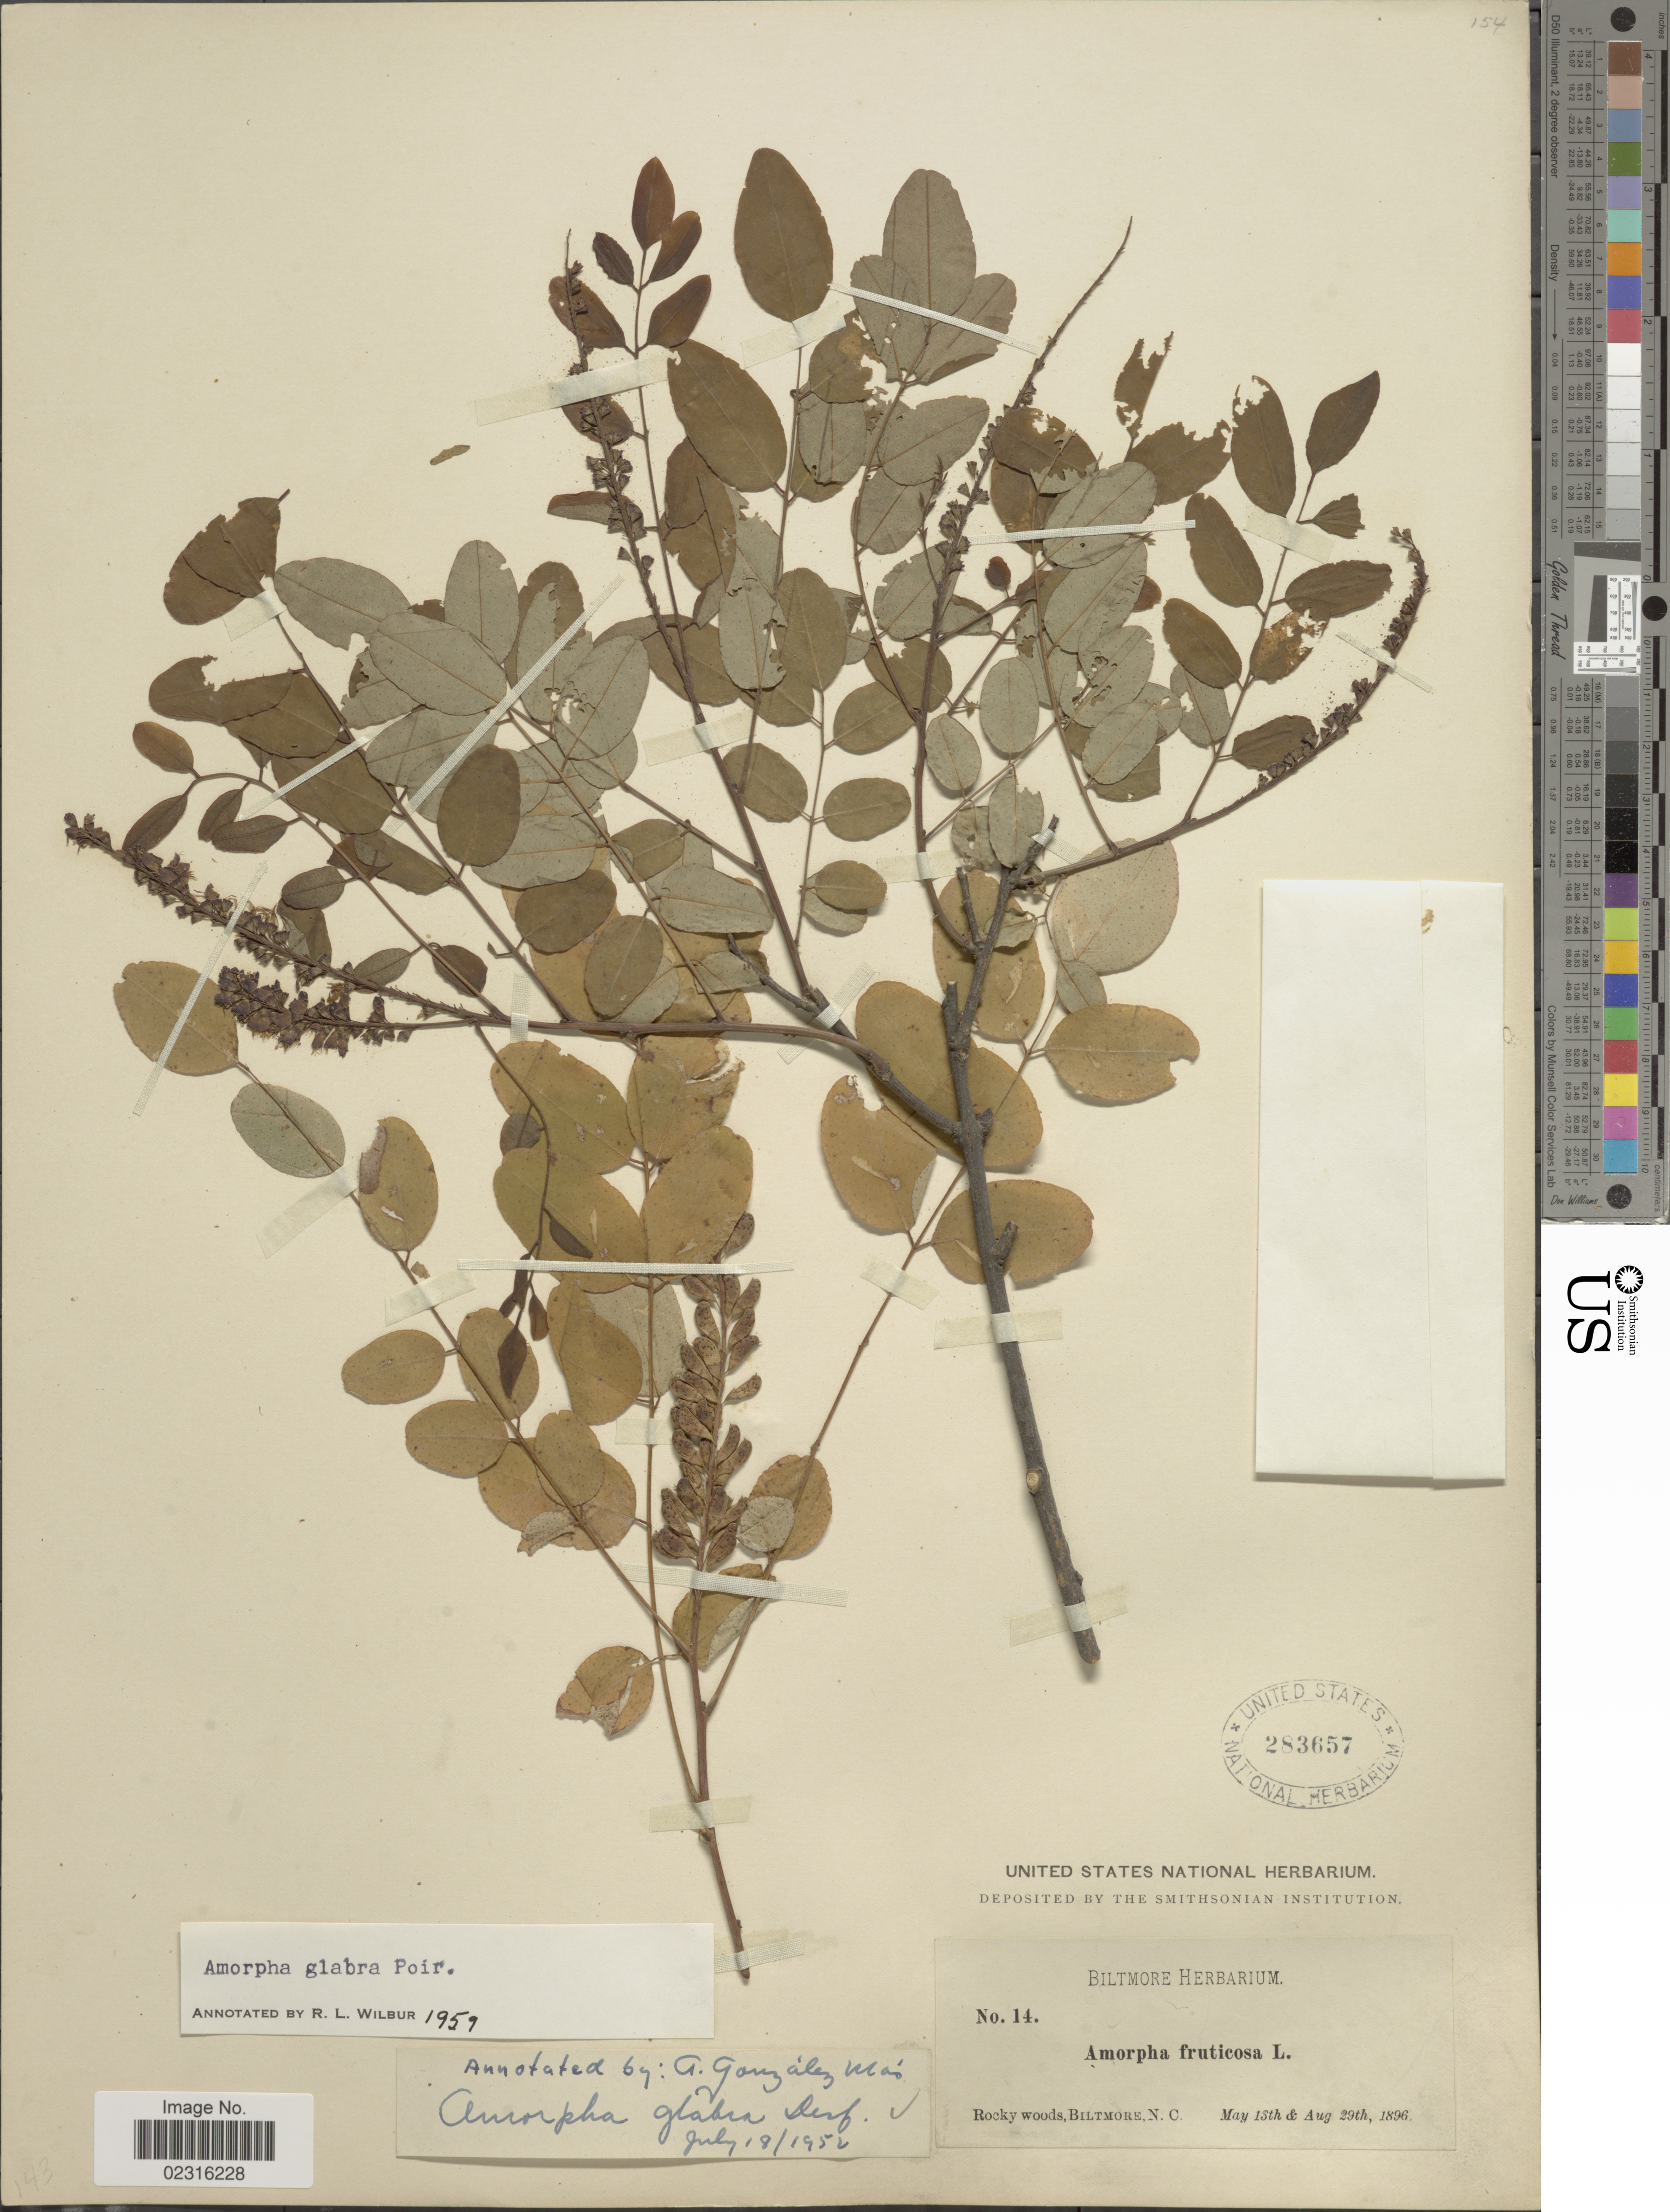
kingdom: Plantae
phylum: Tracheophyta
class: Magnoliopsida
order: Fabales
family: Fabaceae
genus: Amorpha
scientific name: Amorpha glabra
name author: (Pers.) Poir.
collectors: ex herb. Biltmore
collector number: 14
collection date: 1896-05-13/1896-08-29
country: United States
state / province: North Carolina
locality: Rocky woods, Biltmore.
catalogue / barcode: US 283657